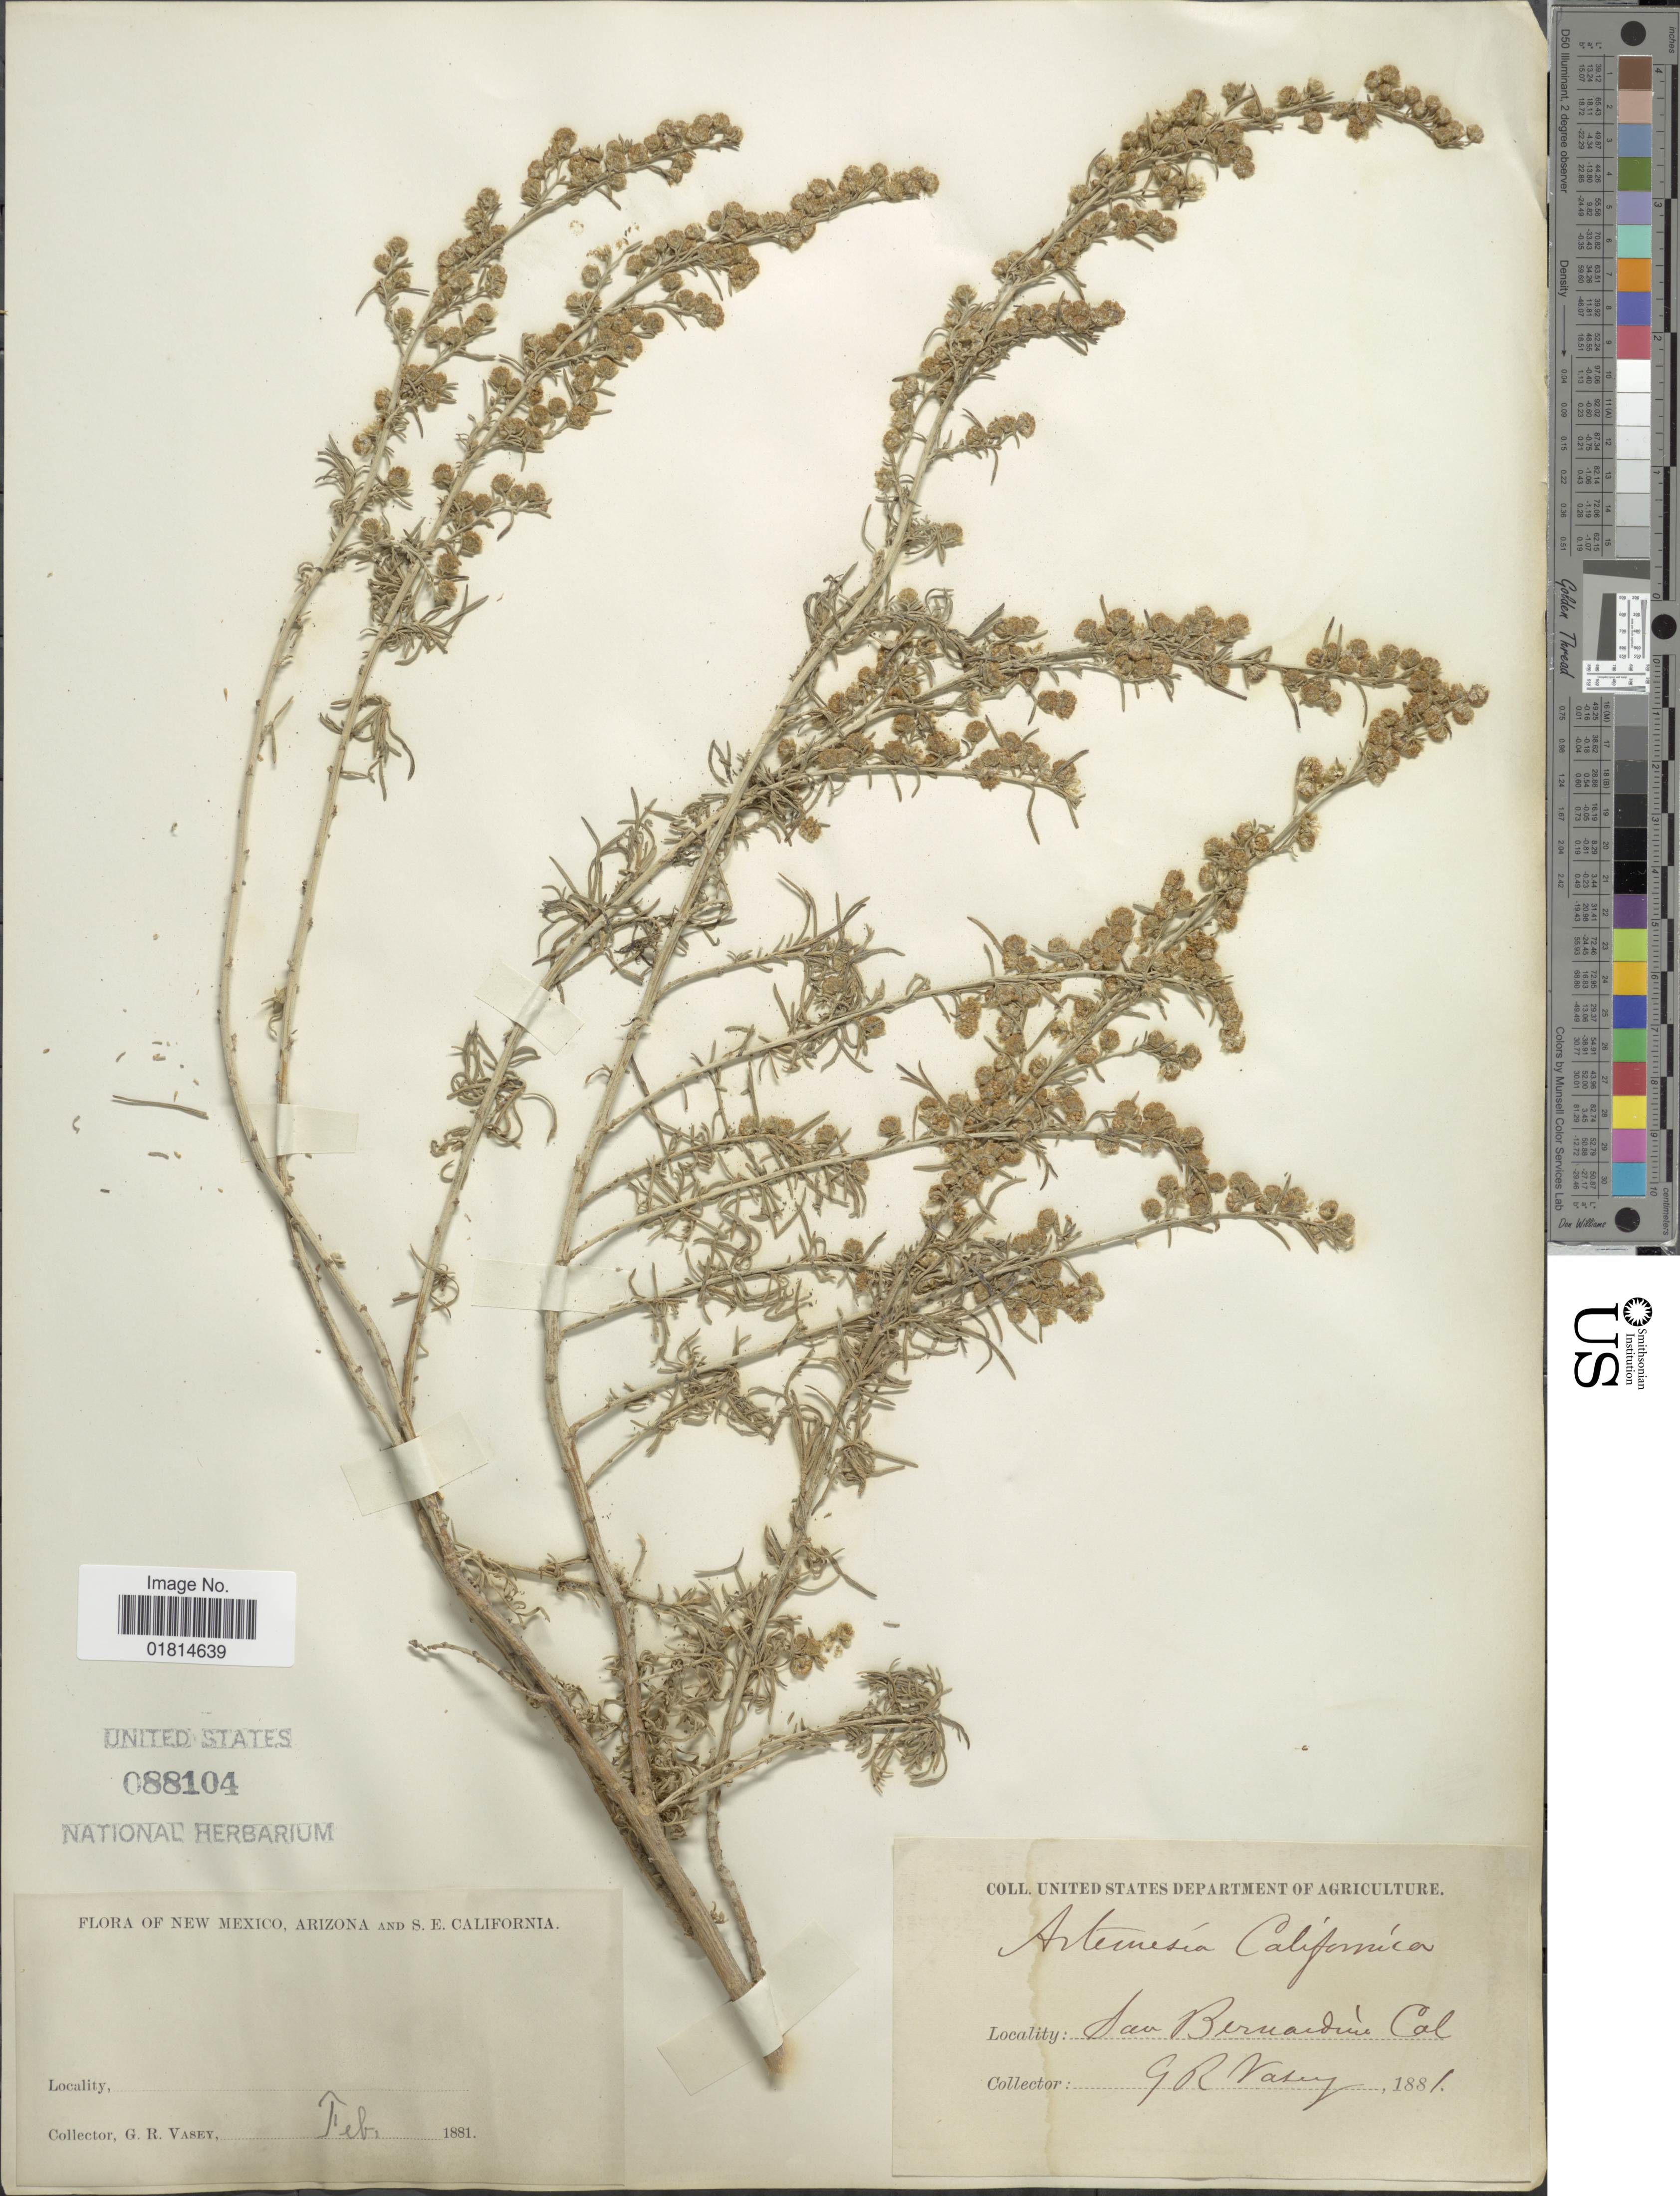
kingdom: Plantae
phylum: Tracheophyta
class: Magnoliopsida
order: Asterales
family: Asteraceae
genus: Artemisia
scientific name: Artemisia californica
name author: Less.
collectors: G. R. Vasey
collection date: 1881-02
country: United States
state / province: California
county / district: San Bernardino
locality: San Bernardino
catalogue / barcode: US 88104